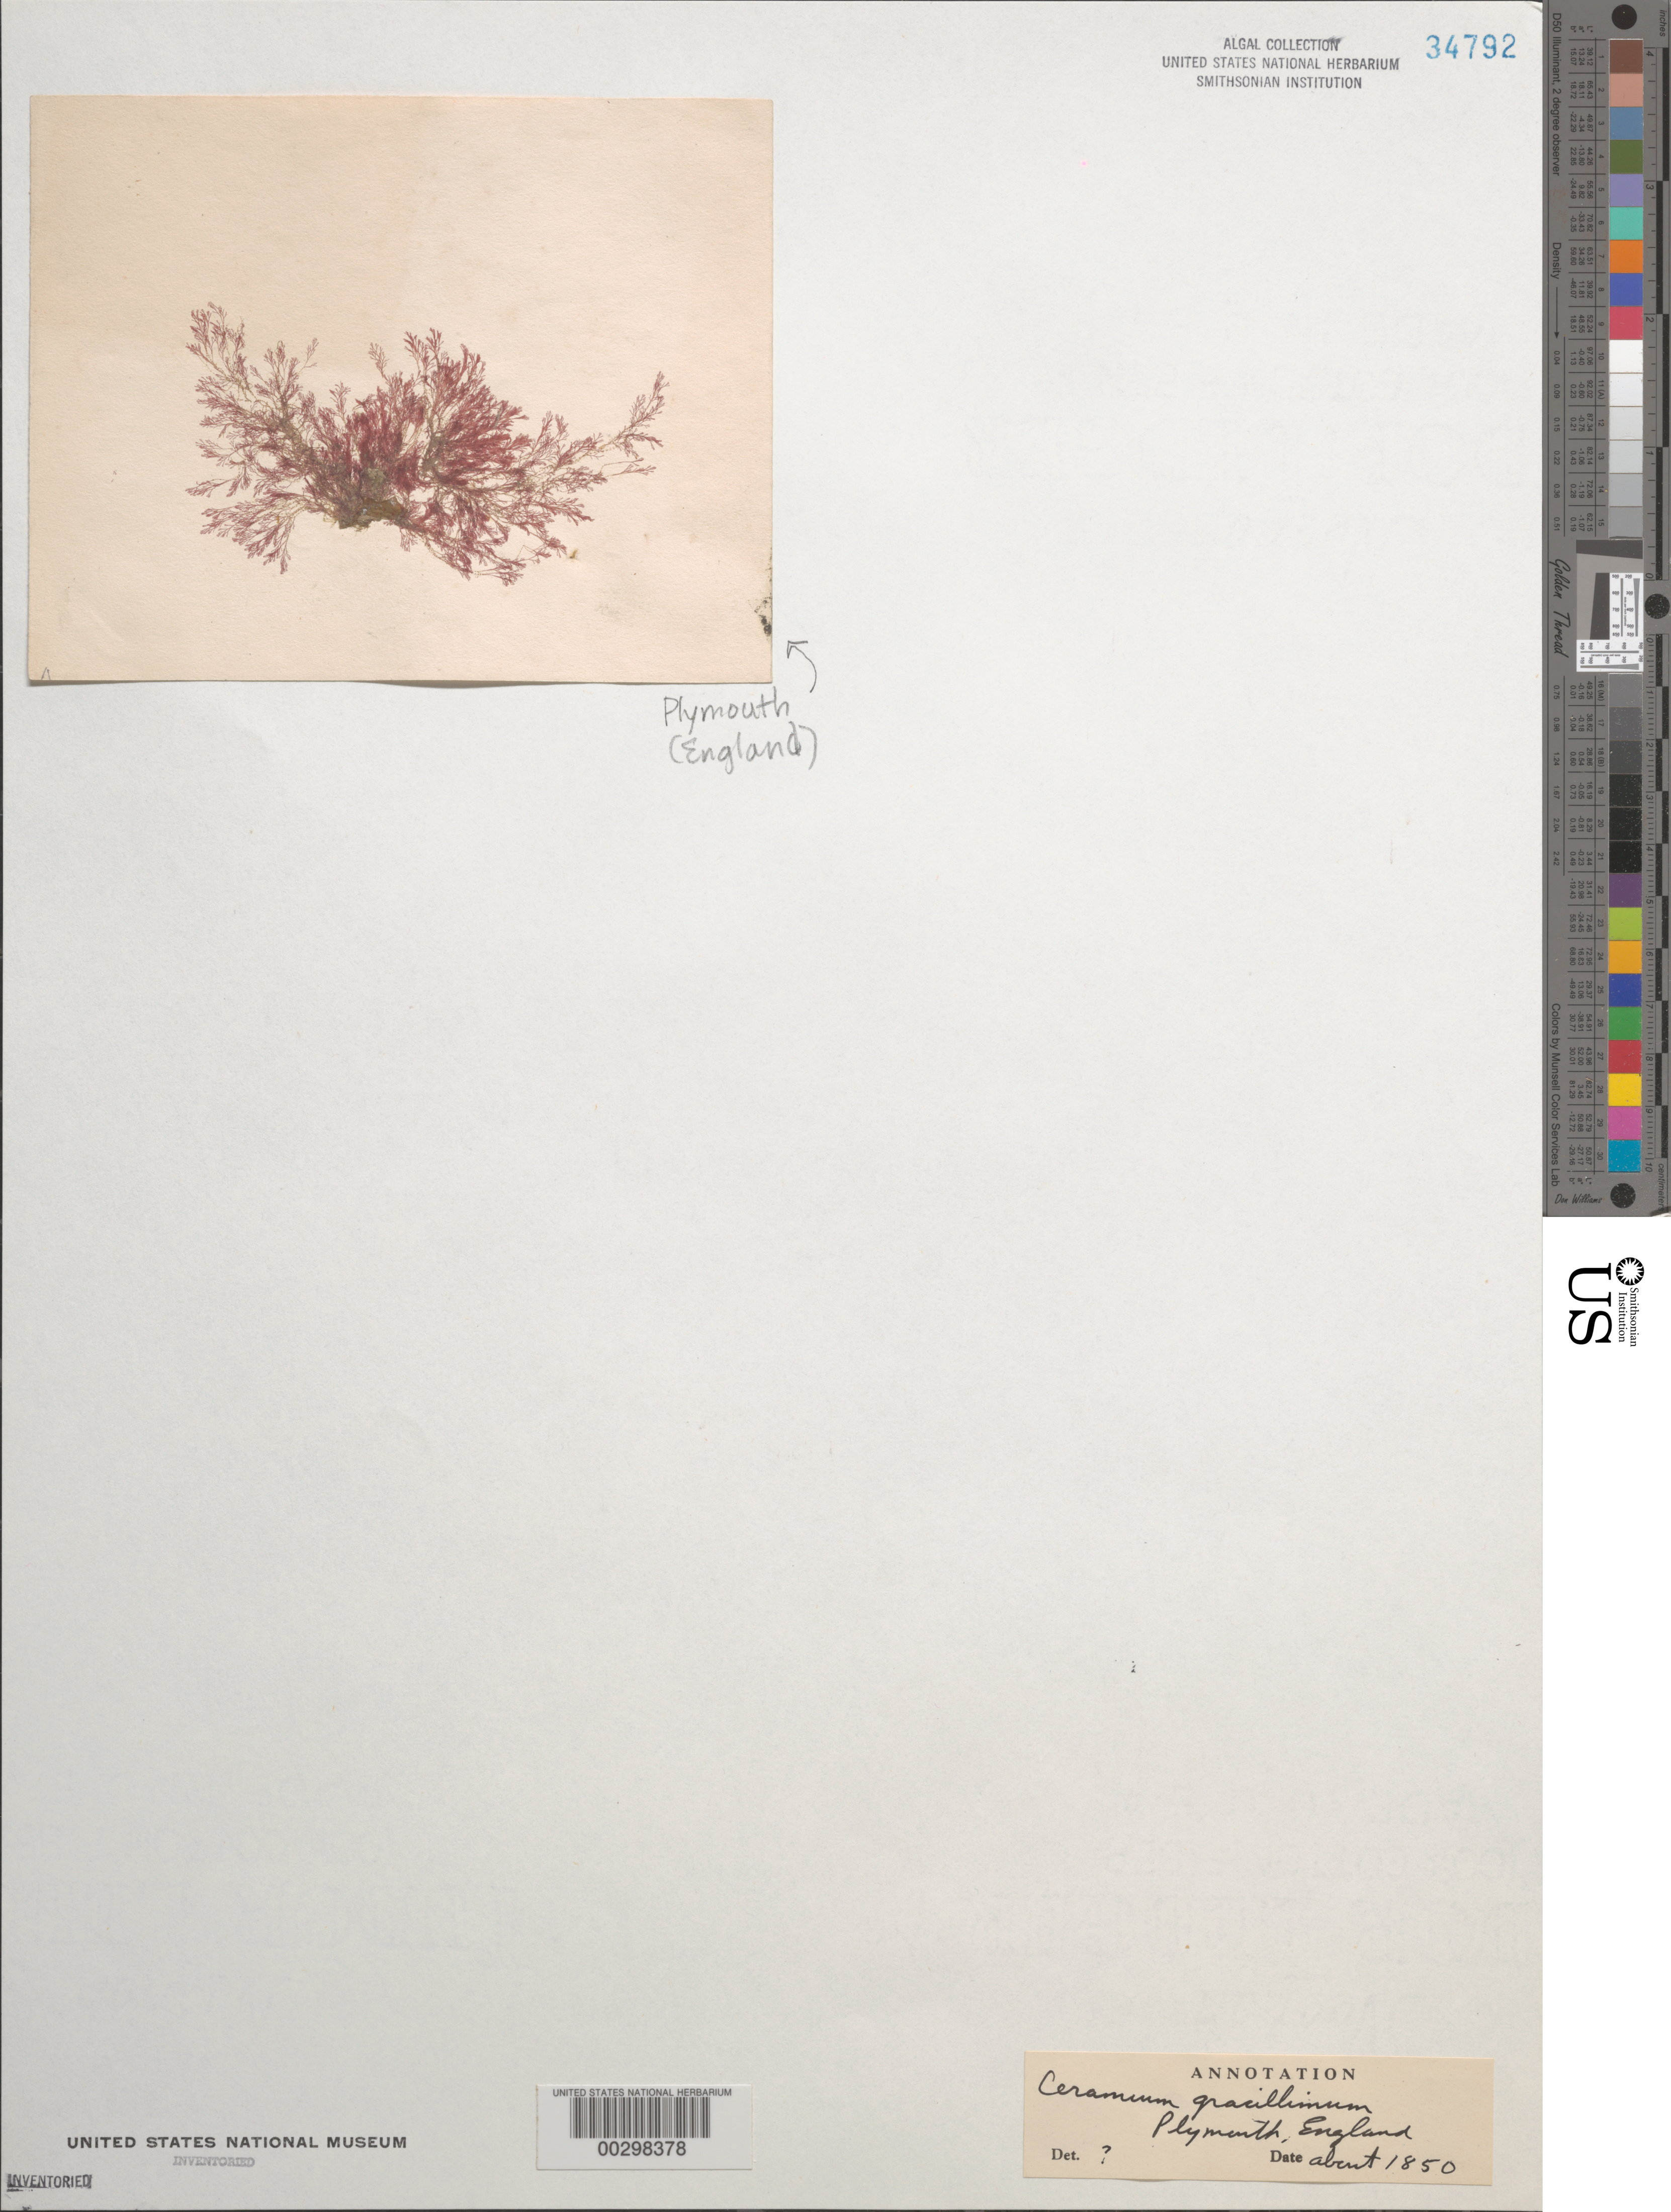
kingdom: Plantae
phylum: Rhodophyta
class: Florideophyceae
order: Ceramiales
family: Ceramiaceae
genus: Ceramium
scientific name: Ceramium gracilliferum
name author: Griffiths & Harvey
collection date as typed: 1850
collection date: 1850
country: United Kingdom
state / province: England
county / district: Devon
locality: Plymouth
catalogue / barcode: US 34792